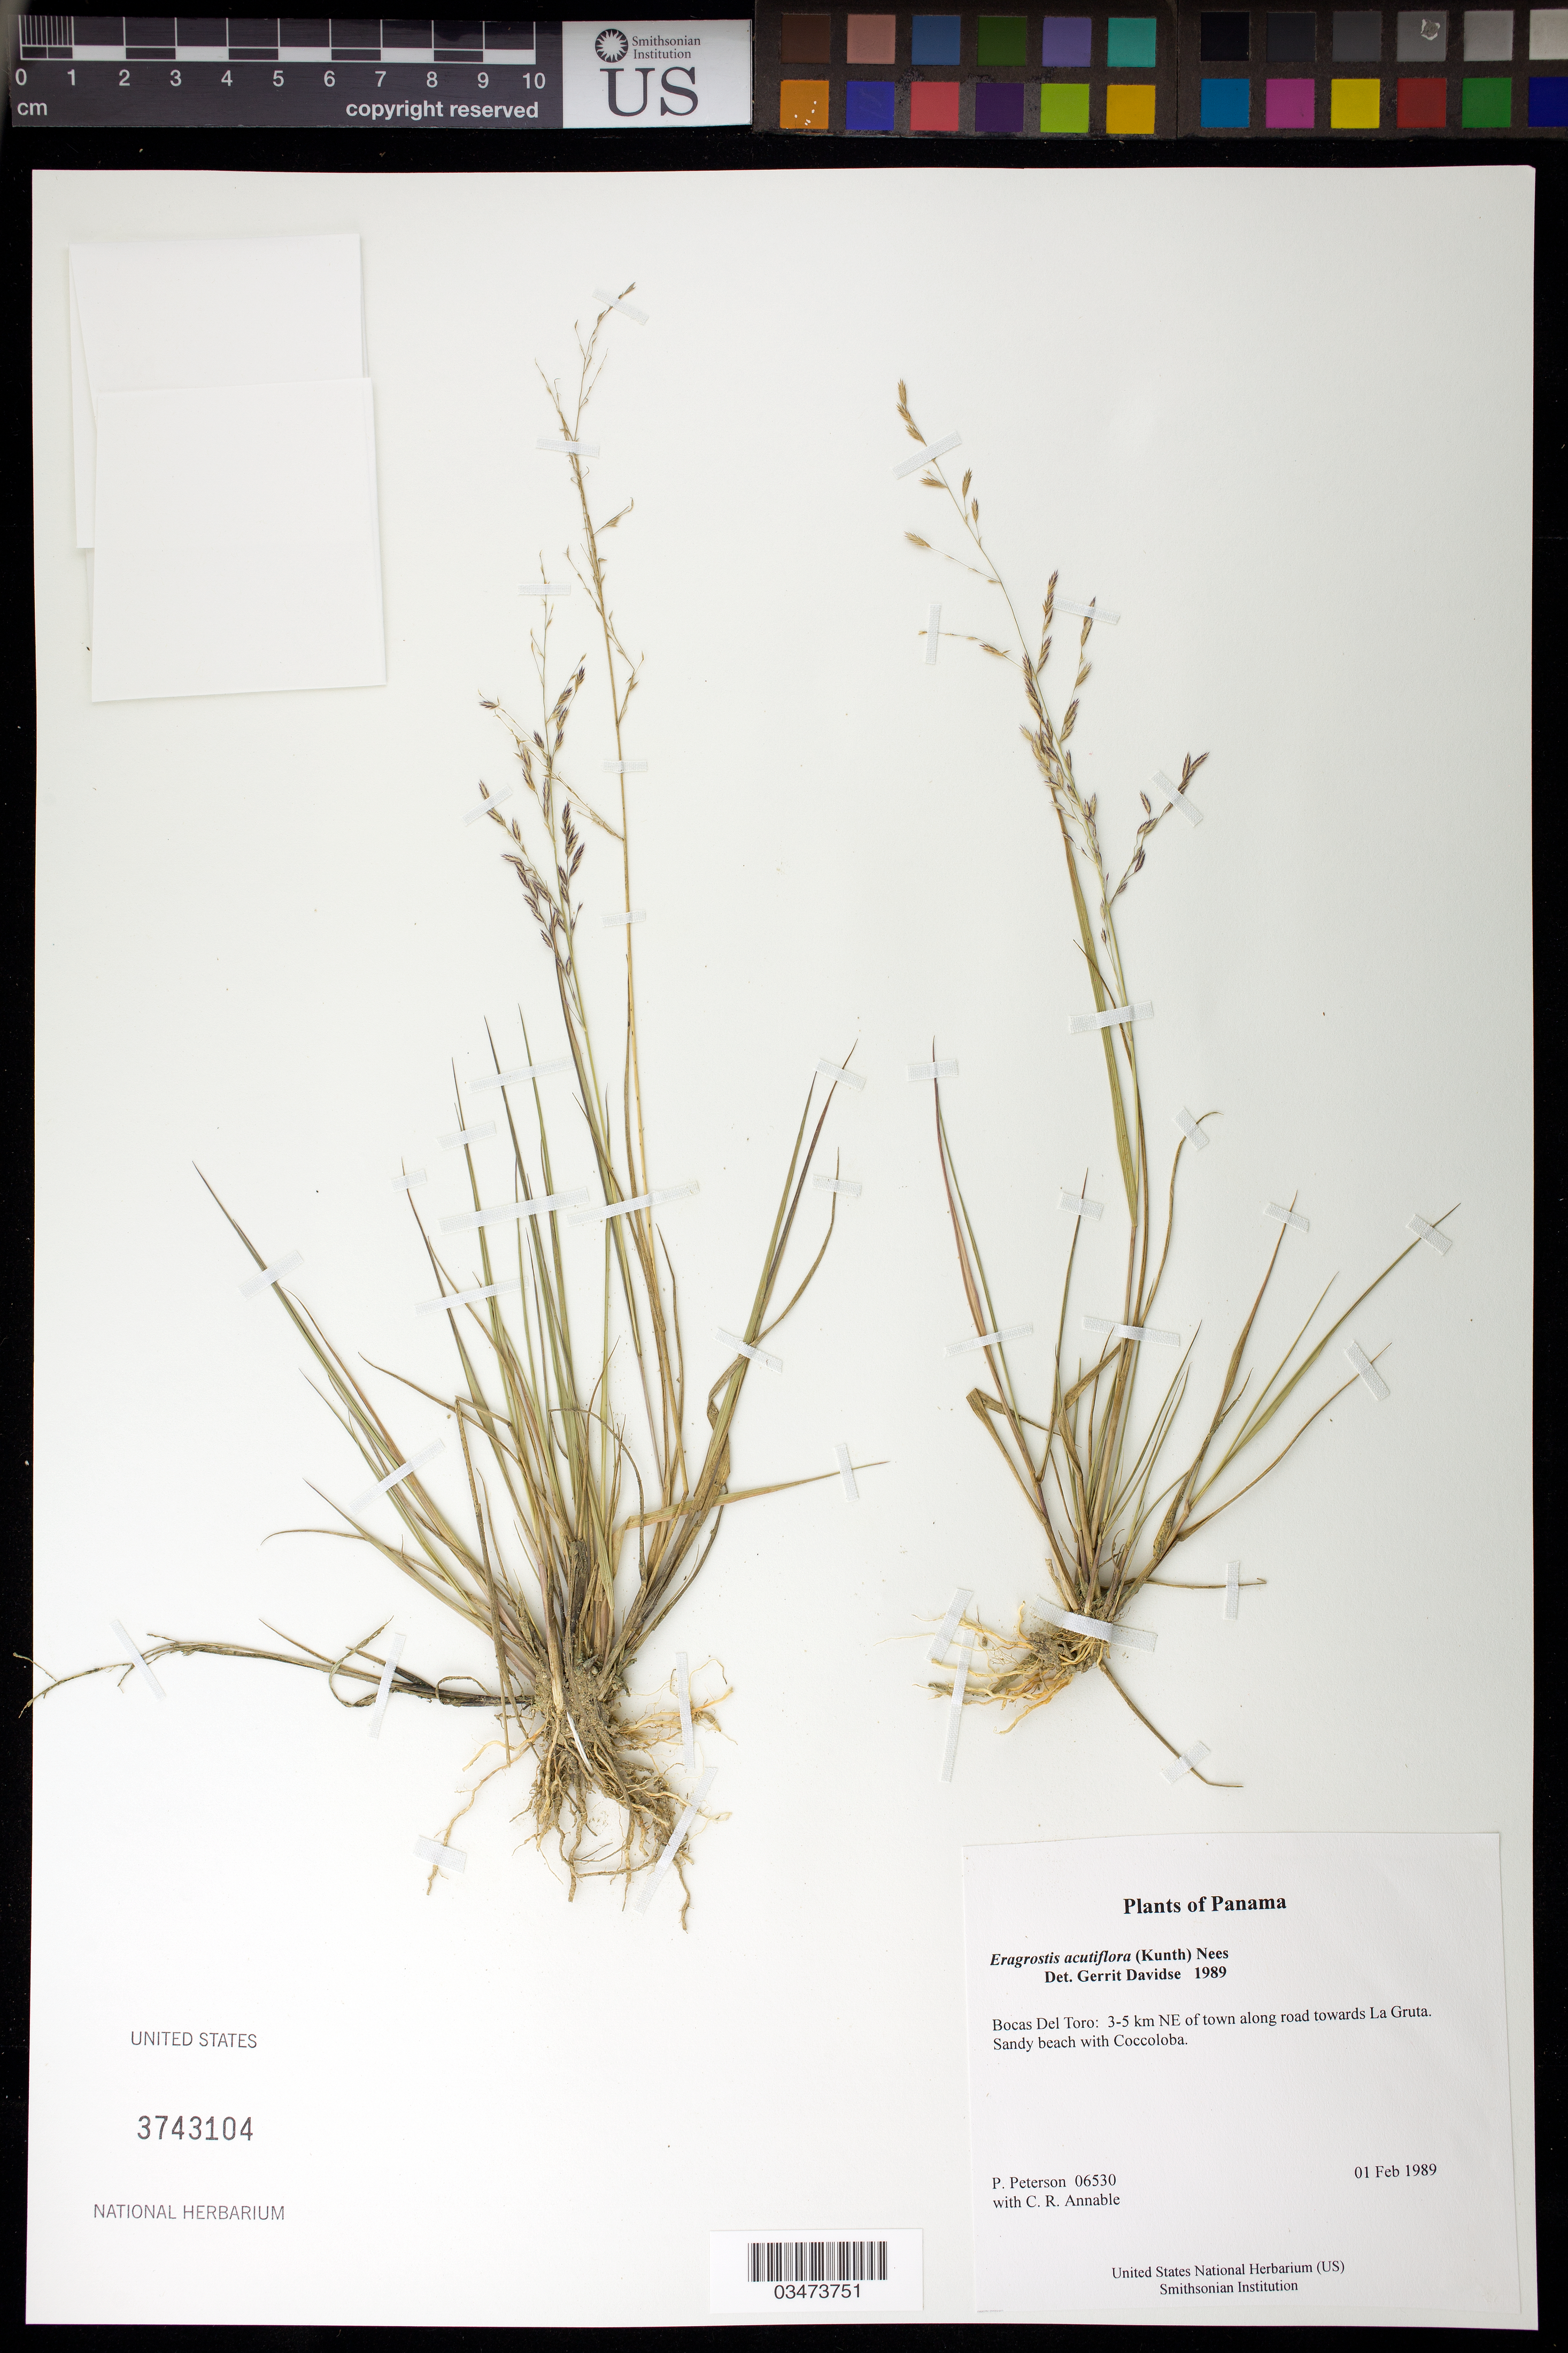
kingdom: Plantae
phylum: Tracheophyta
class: Liliopsida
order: Poales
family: Poaceae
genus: Eragrostis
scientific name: Eragrostis acutiflora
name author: (Kunth) Nees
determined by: Davidse, Gerrit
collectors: P. M. Peterson & C. R. Annable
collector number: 06530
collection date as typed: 01 Feb 1989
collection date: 1989-02-01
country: Panama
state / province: Bocas del Toro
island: Colón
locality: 3-5 km NE of town along road towards La Gruta.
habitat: Sandy beach with Coccoloba.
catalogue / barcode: US 3743104